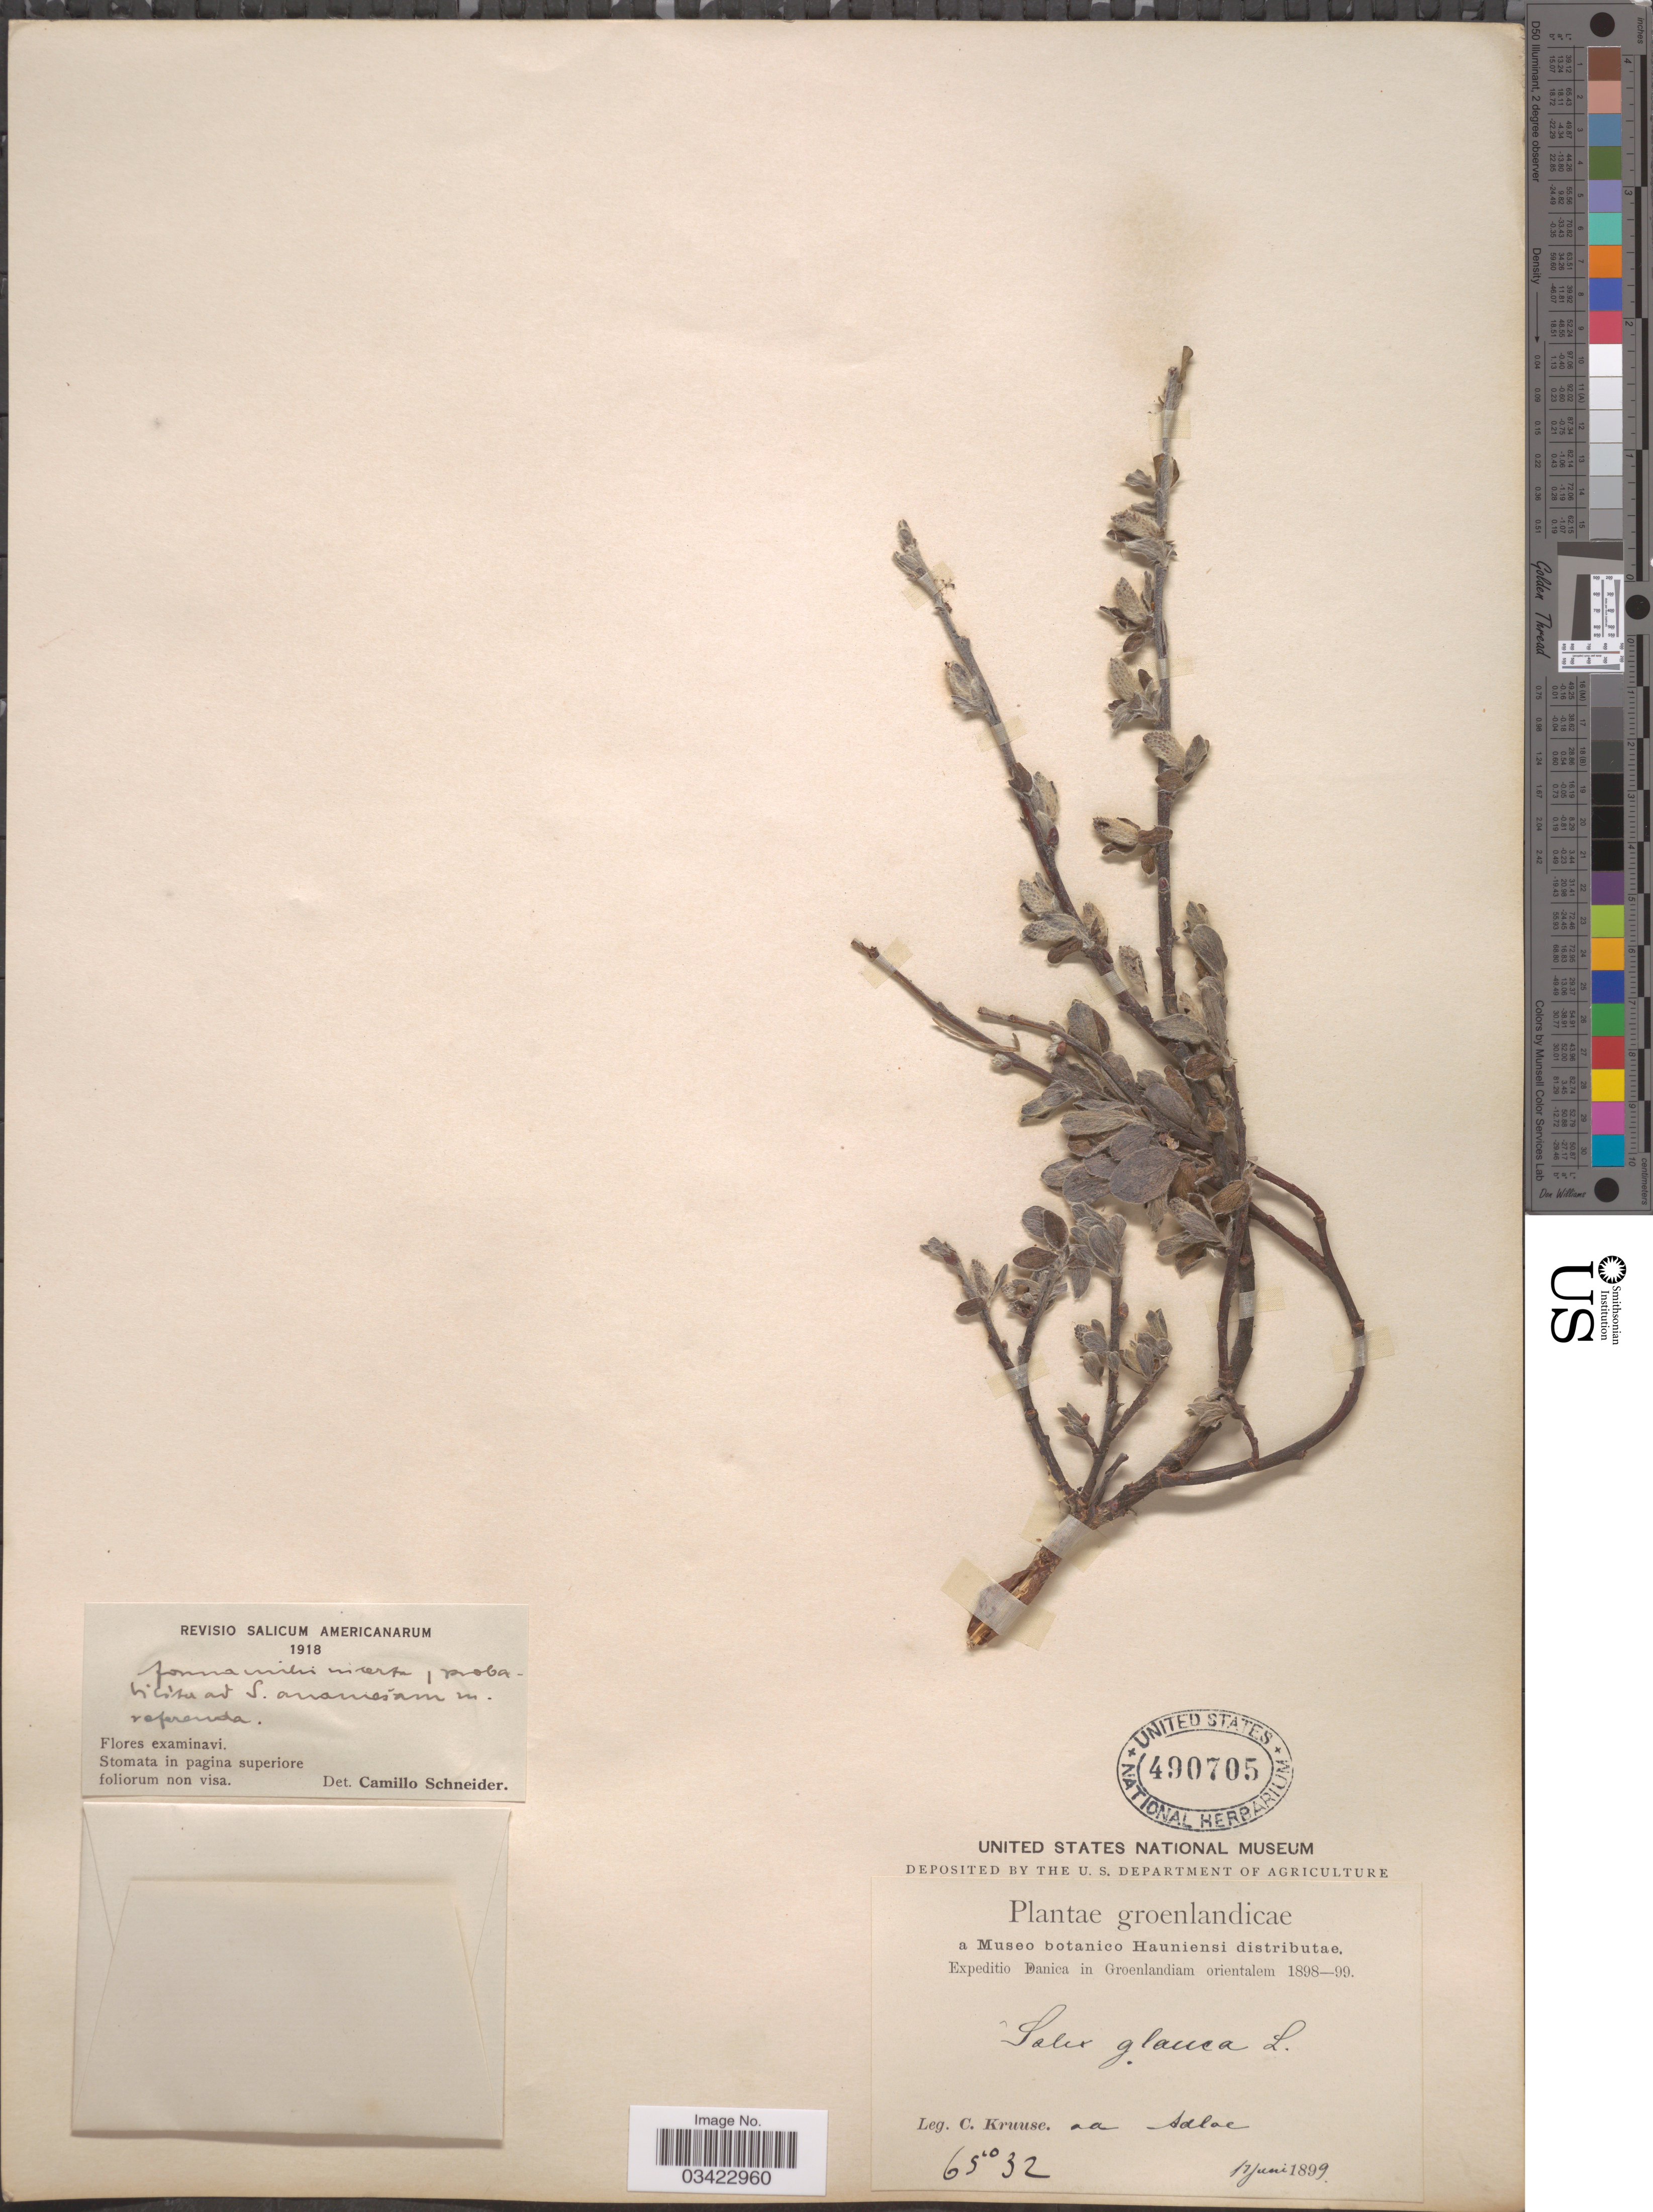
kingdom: Plantae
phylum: Tracheophyta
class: Magnoliopsida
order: Malpighiales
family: Salicaceae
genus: Salix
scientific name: Salix anamesa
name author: C.K. Schneid.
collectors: C. Kruuse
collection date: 1899-06-17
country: Greenland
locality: Danica in Groenlandiam orientalem. Ade Salac. [interpreted]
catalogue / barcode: US 490705